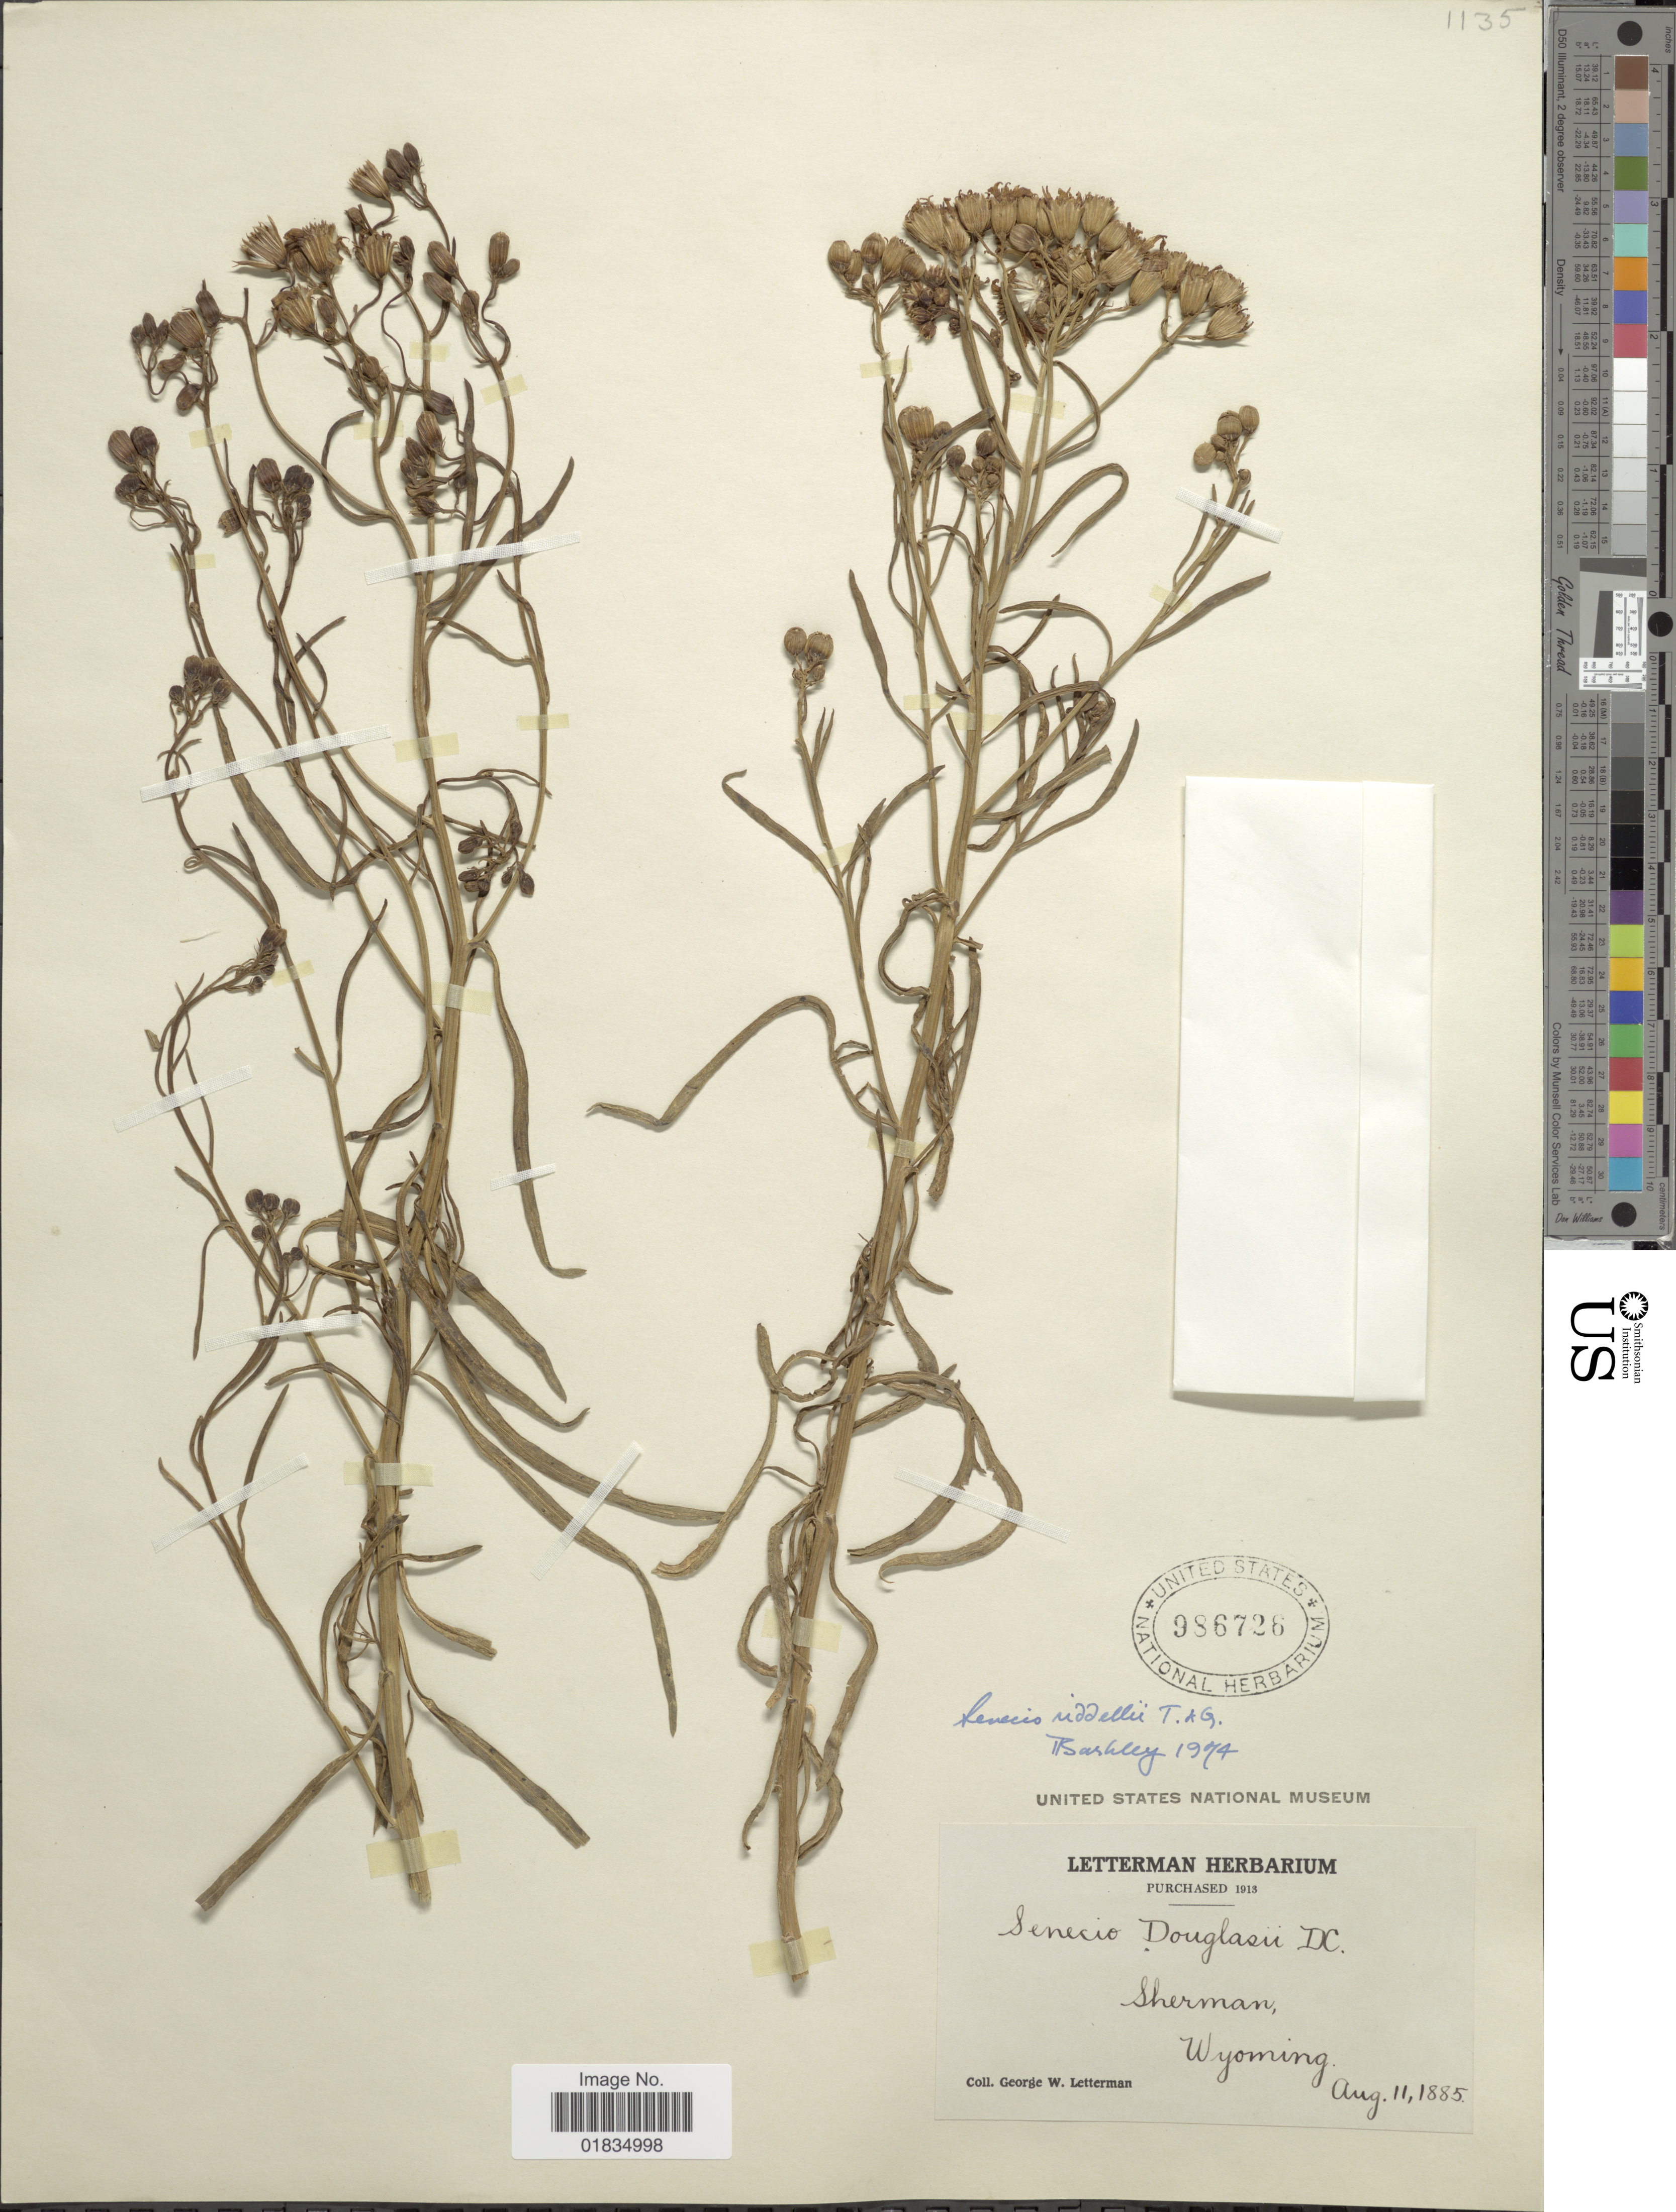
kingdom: Plantae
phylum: Tracheophyta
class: Magnoliopsida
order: Asterales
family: Asteraceae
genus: Senecio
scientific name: Senecio riddellii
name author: Torr. & A. Gray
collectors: G. W. Letterman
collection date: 1885-08-11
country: United States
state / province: Wyoming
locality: Sherman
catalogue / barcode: US 986726